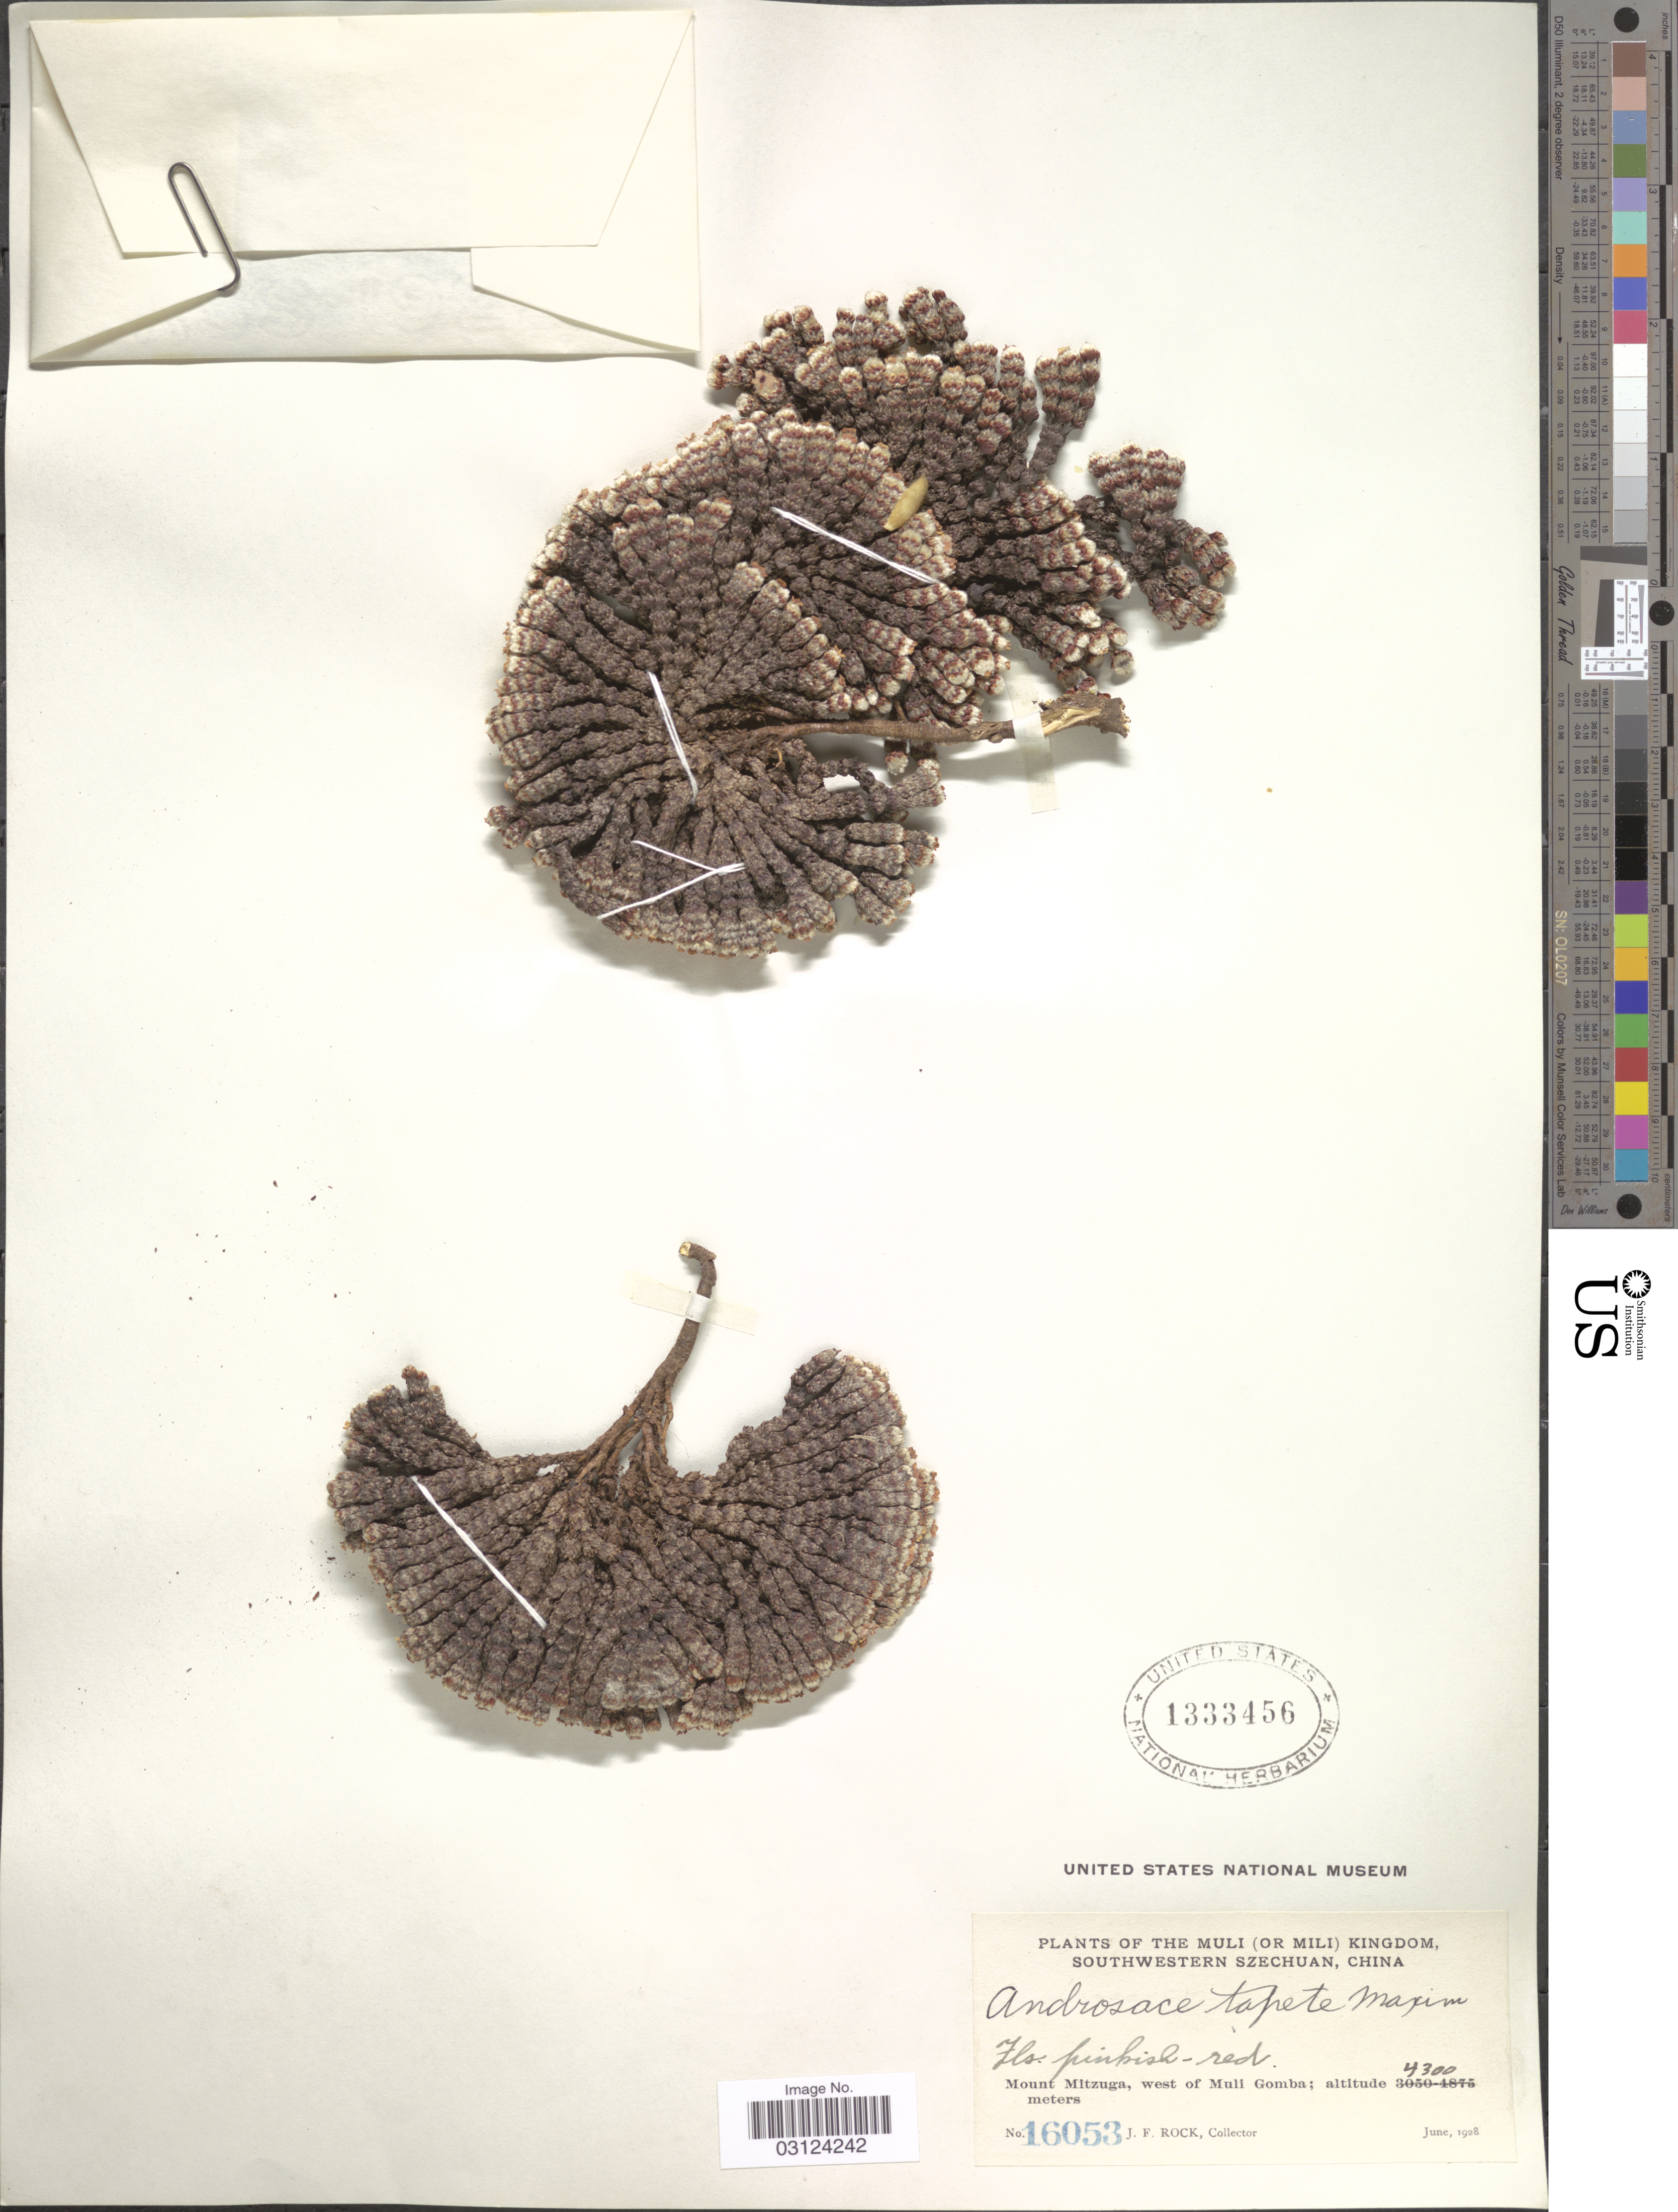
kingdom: Plantae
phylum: Tracheophyta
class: Magnoliopsida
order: Ericales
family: Primulaceae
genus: Androsace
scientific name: Androsace tapete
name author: Maxim.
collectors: J. Rock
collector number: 16053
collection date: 1928-06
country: China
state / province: Sichuan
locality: The Muli (or Mili) Kingdom, Southwestern Szechuan, Mount Mitzuga, west of Muli Gomba.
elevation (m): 4300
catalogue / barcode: US 1333456